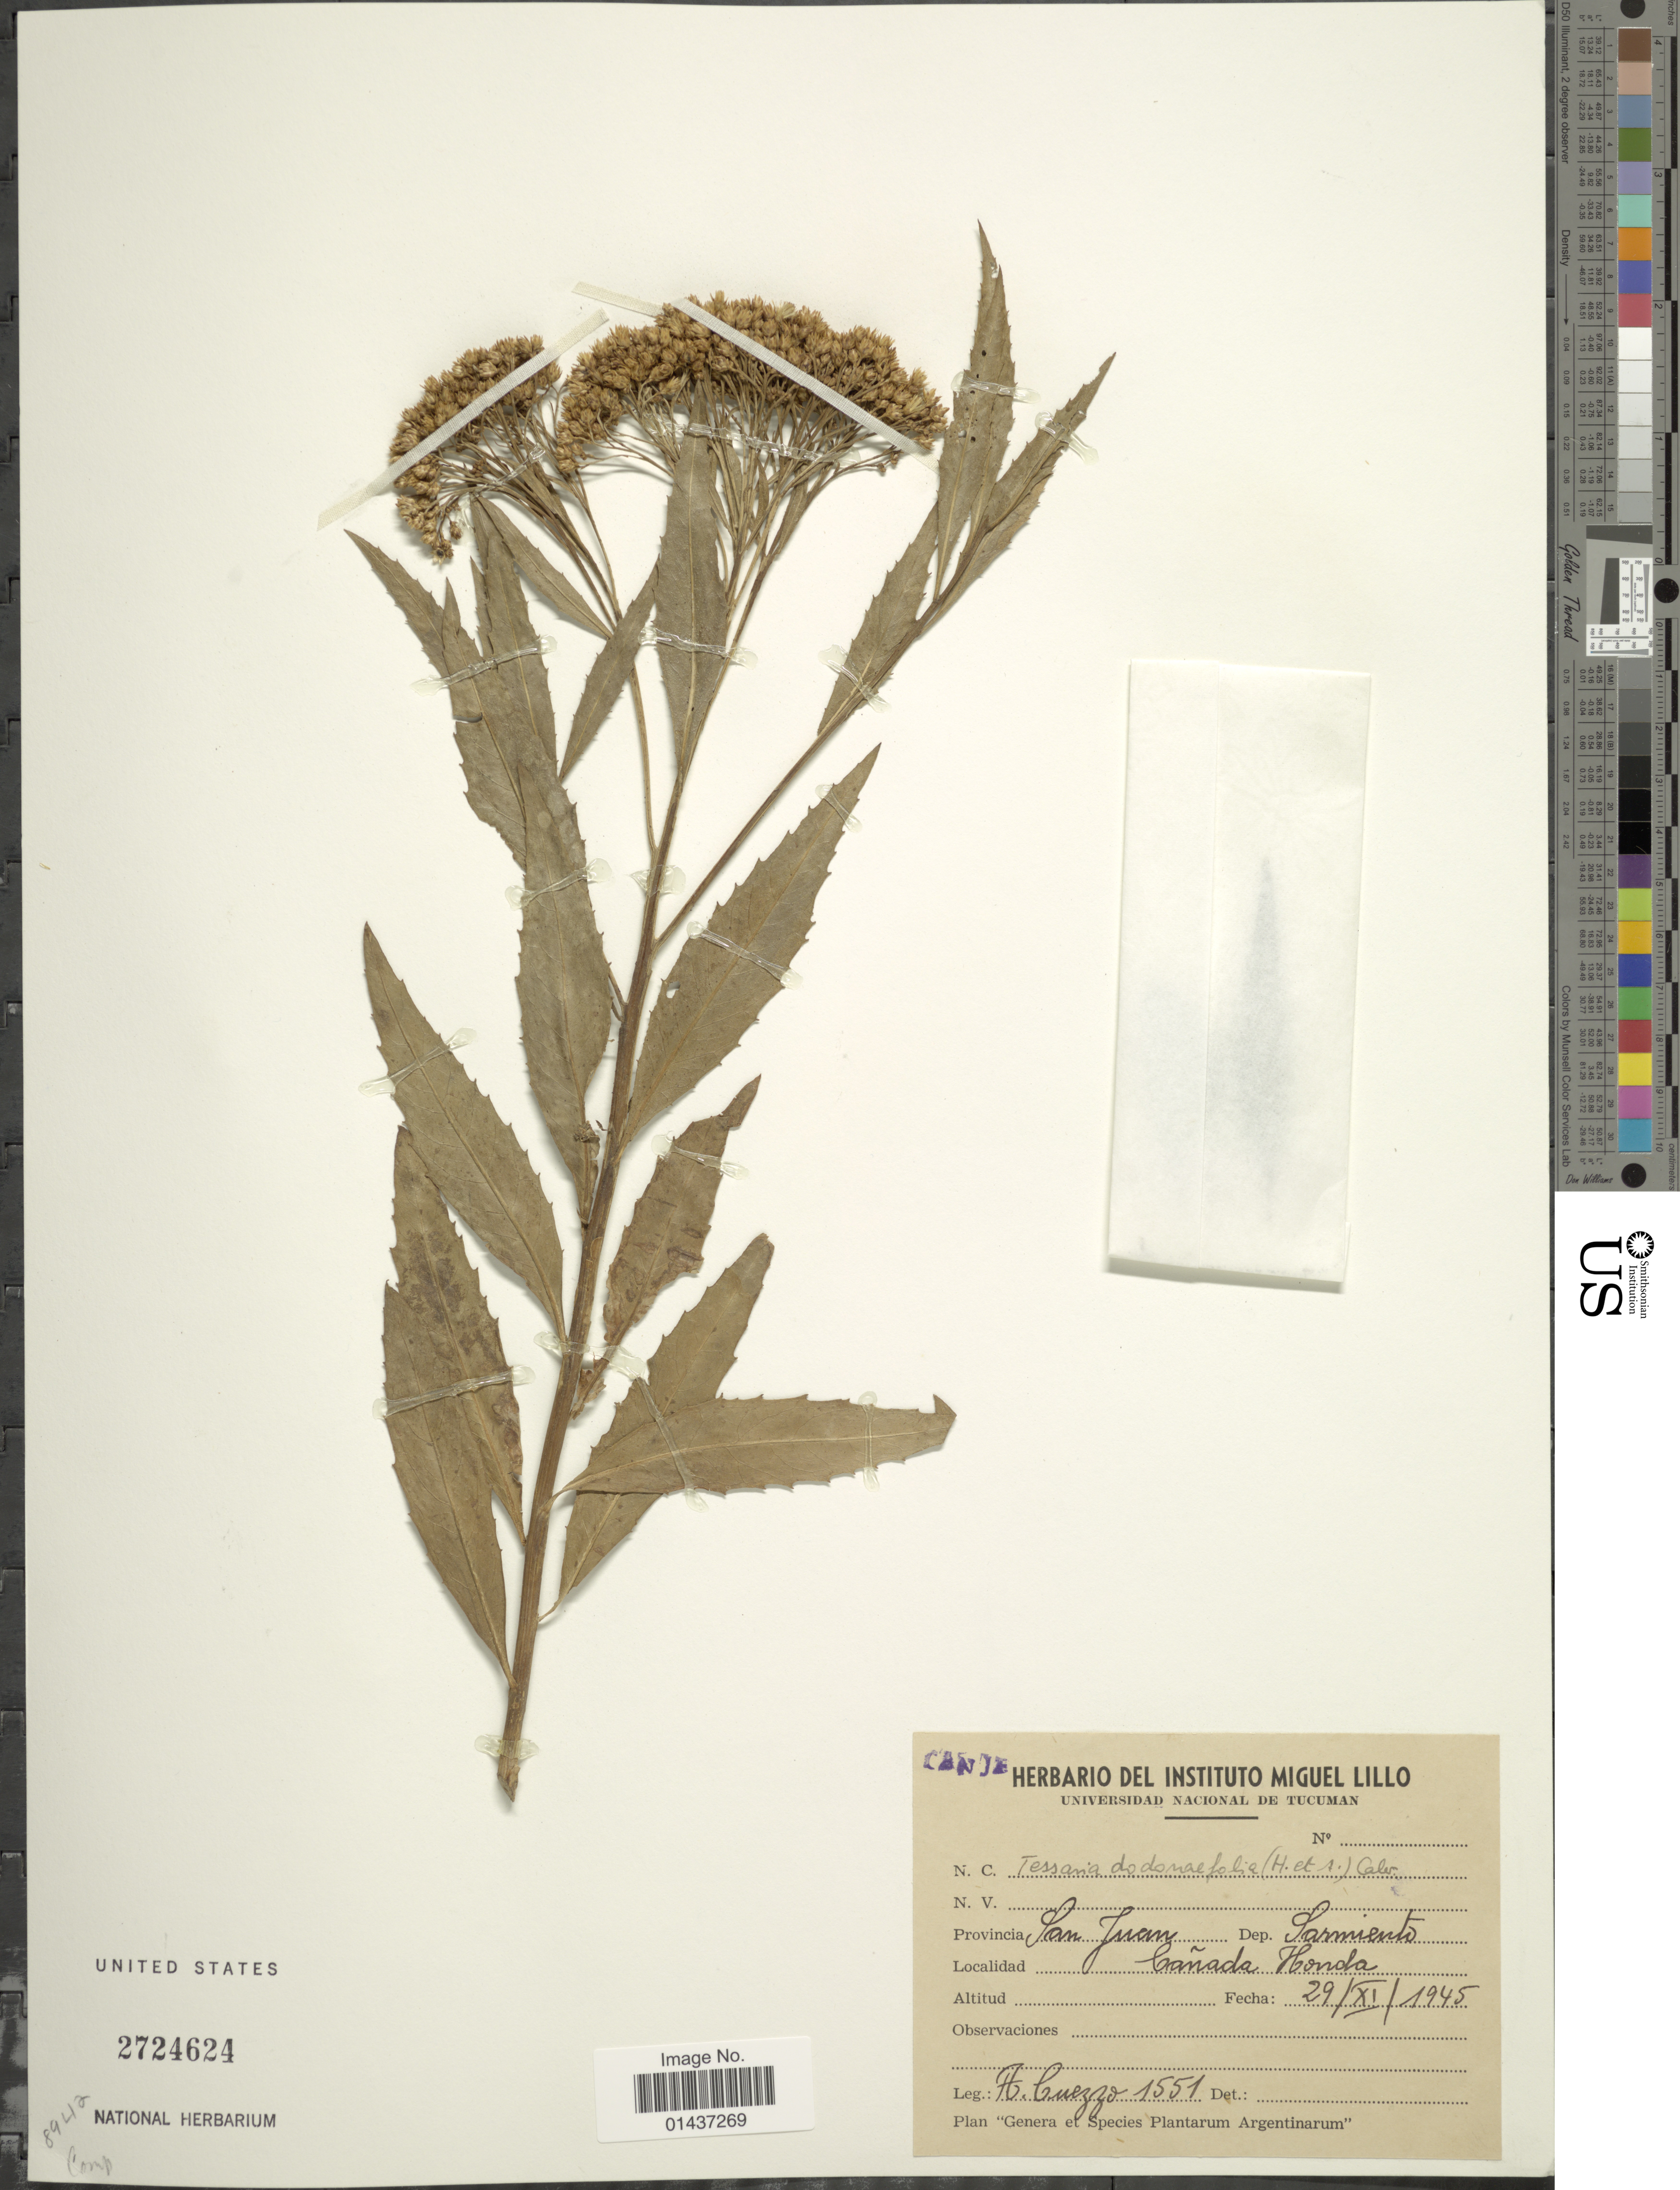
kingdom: Plantae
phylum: Tracheophyta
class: Magnoliopsida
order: Asterales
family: Asteraceae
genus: Tessaria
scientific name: Tessaria dodoneifolia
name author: (Hook. & Arn.) Cabrera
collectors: A. Cuezzo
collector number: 1551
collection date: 1945-11-29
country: Argentina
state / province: San Juan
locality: Dep Sarmiento, Cañada Honda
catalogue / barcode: US 2724624